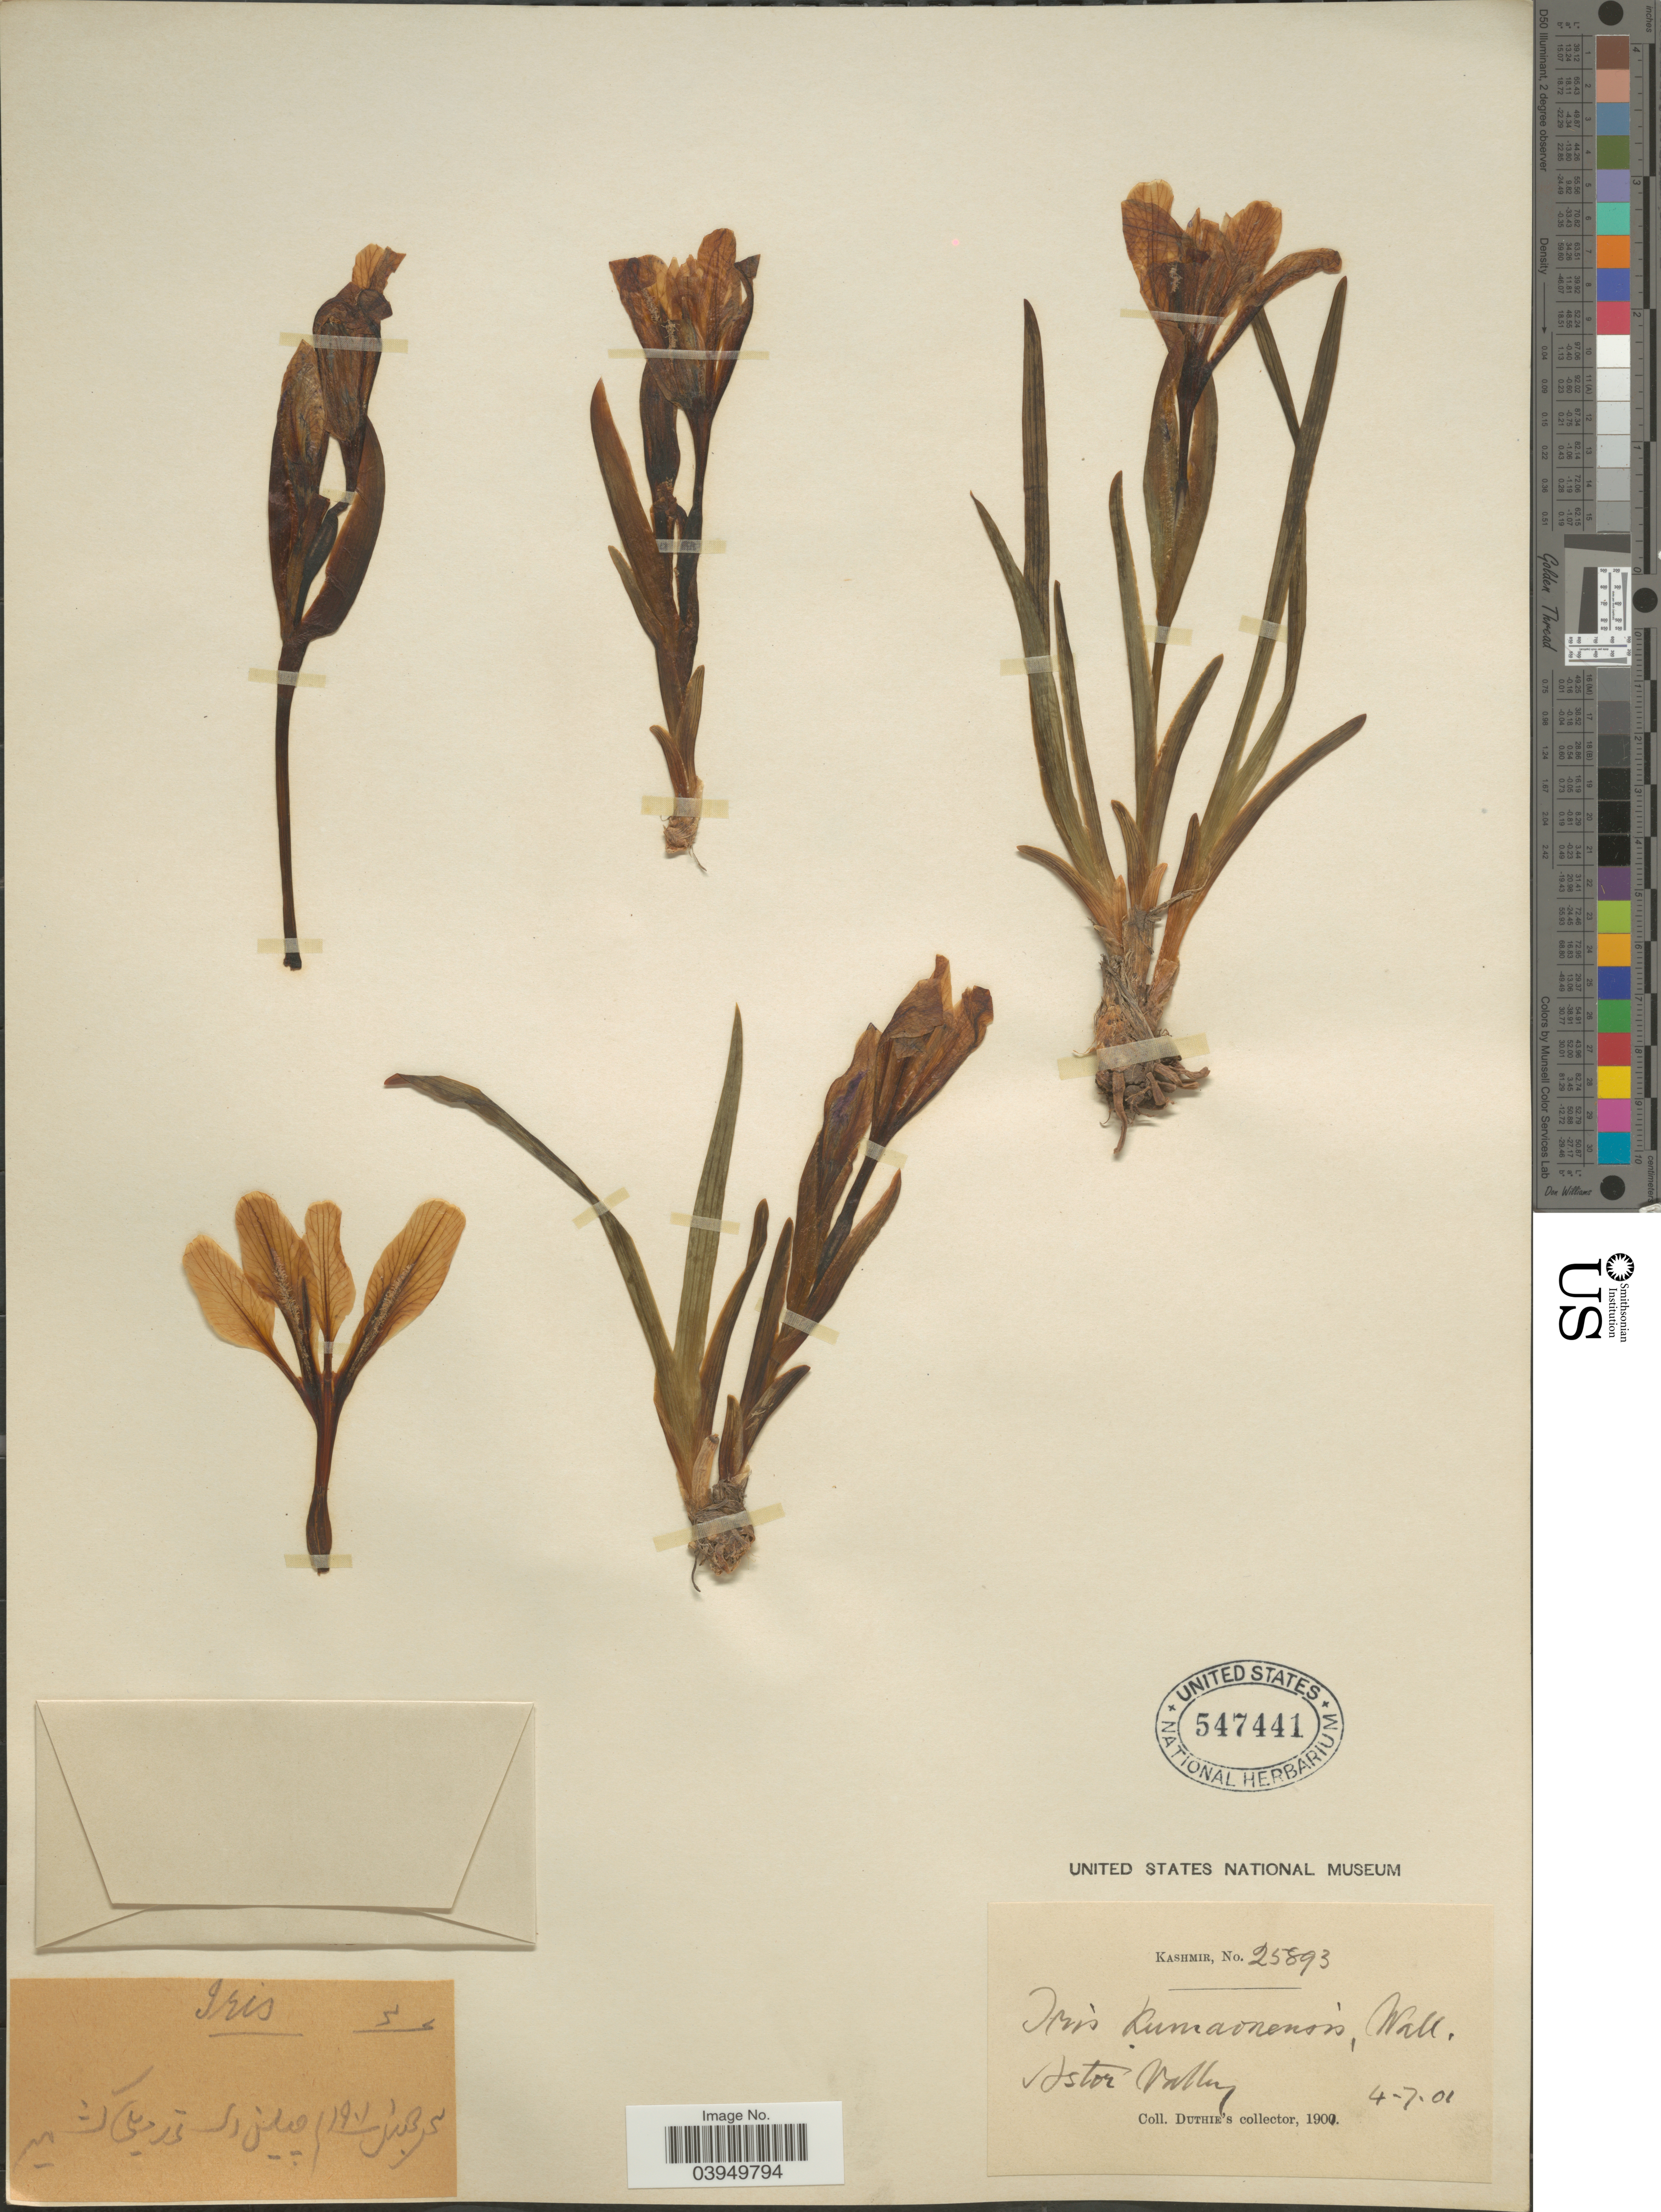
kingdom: Plantae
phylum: Tracheophyta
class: Liliopsida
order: Asparagales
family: Iridaceae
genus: Iris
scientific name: Iris kemaonensis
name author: Wall. ex D. Don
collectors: Duthie's collector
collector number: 25893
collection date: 1901-07-04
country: India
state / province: Jammu and Kashmir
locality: Kashmir. Astor Valley.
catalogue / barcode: US 547441